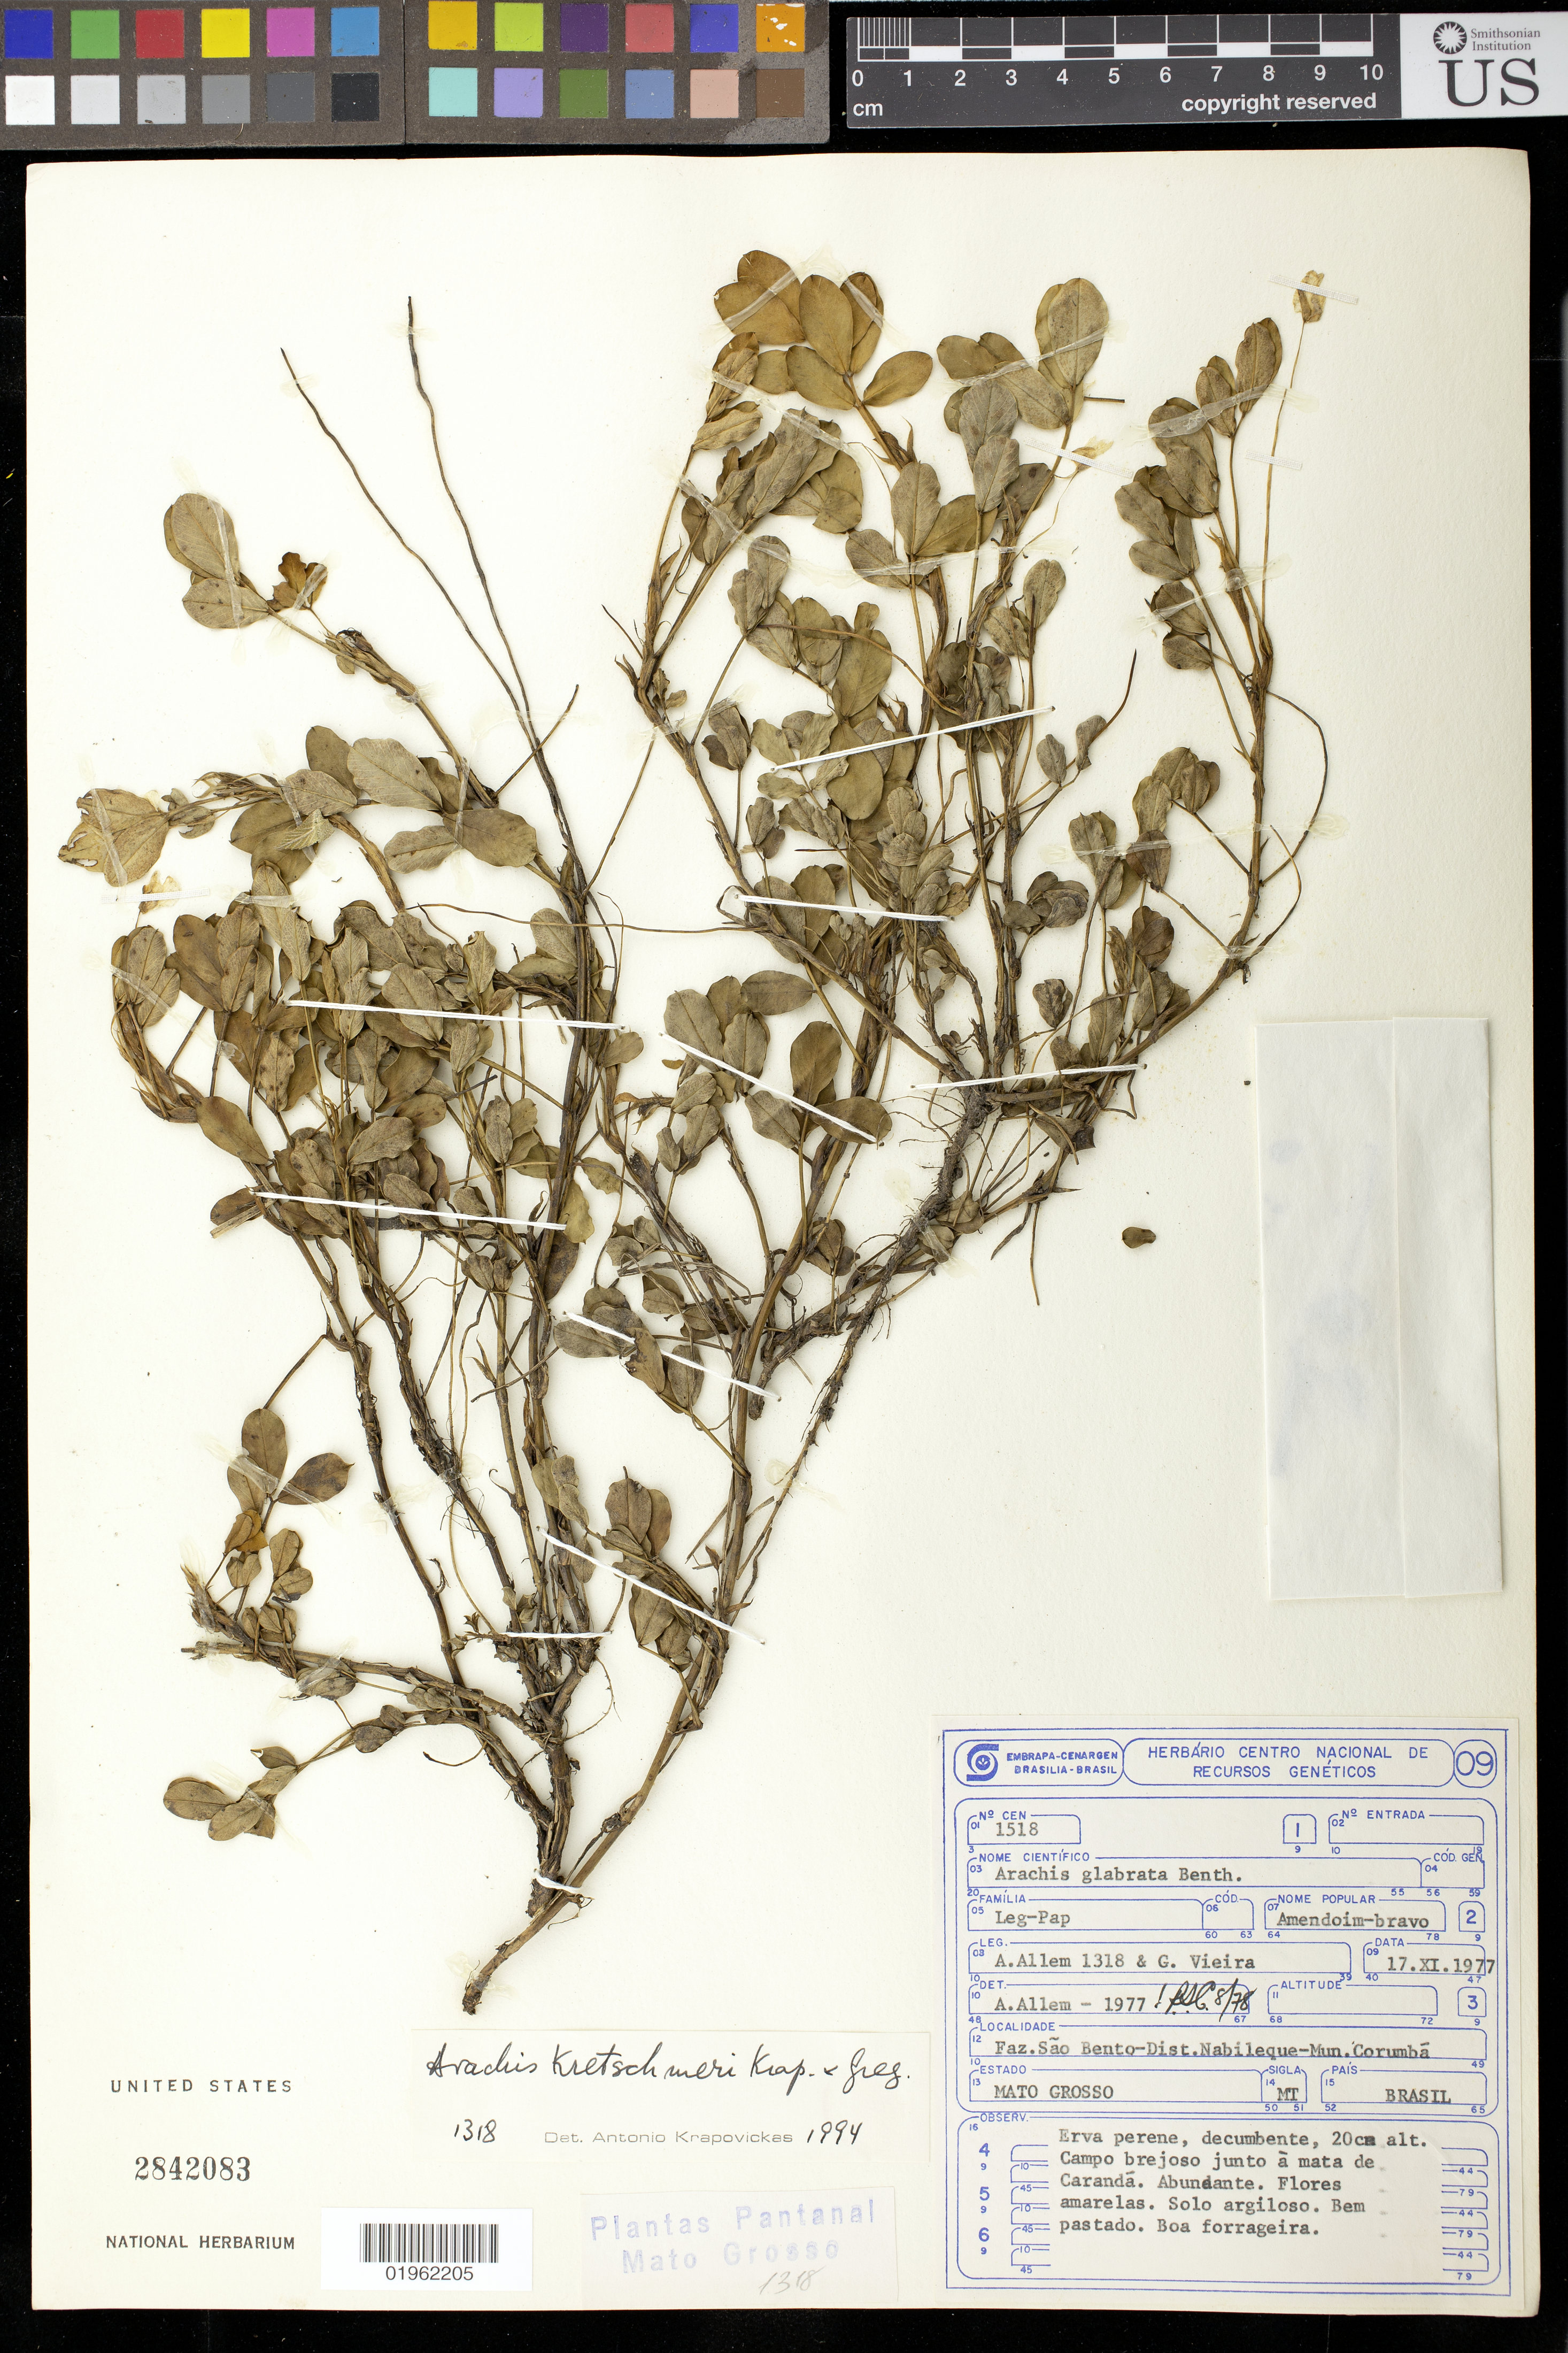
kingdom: Plantae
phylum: Tracheophyta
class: Magnoliopsida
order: Fabales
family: Fabaceae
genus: Arachis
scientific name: Arachis kretschmeri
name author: Krapov. & W.C. Greg.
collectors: A. Allem & G. Vieira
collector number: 1318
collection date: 1977-11-17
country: Brazil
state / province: Mato Grosso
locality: Faz. Sao Bento, Dist. Nabileque, Mun. Corumba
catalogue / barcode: US 2842083